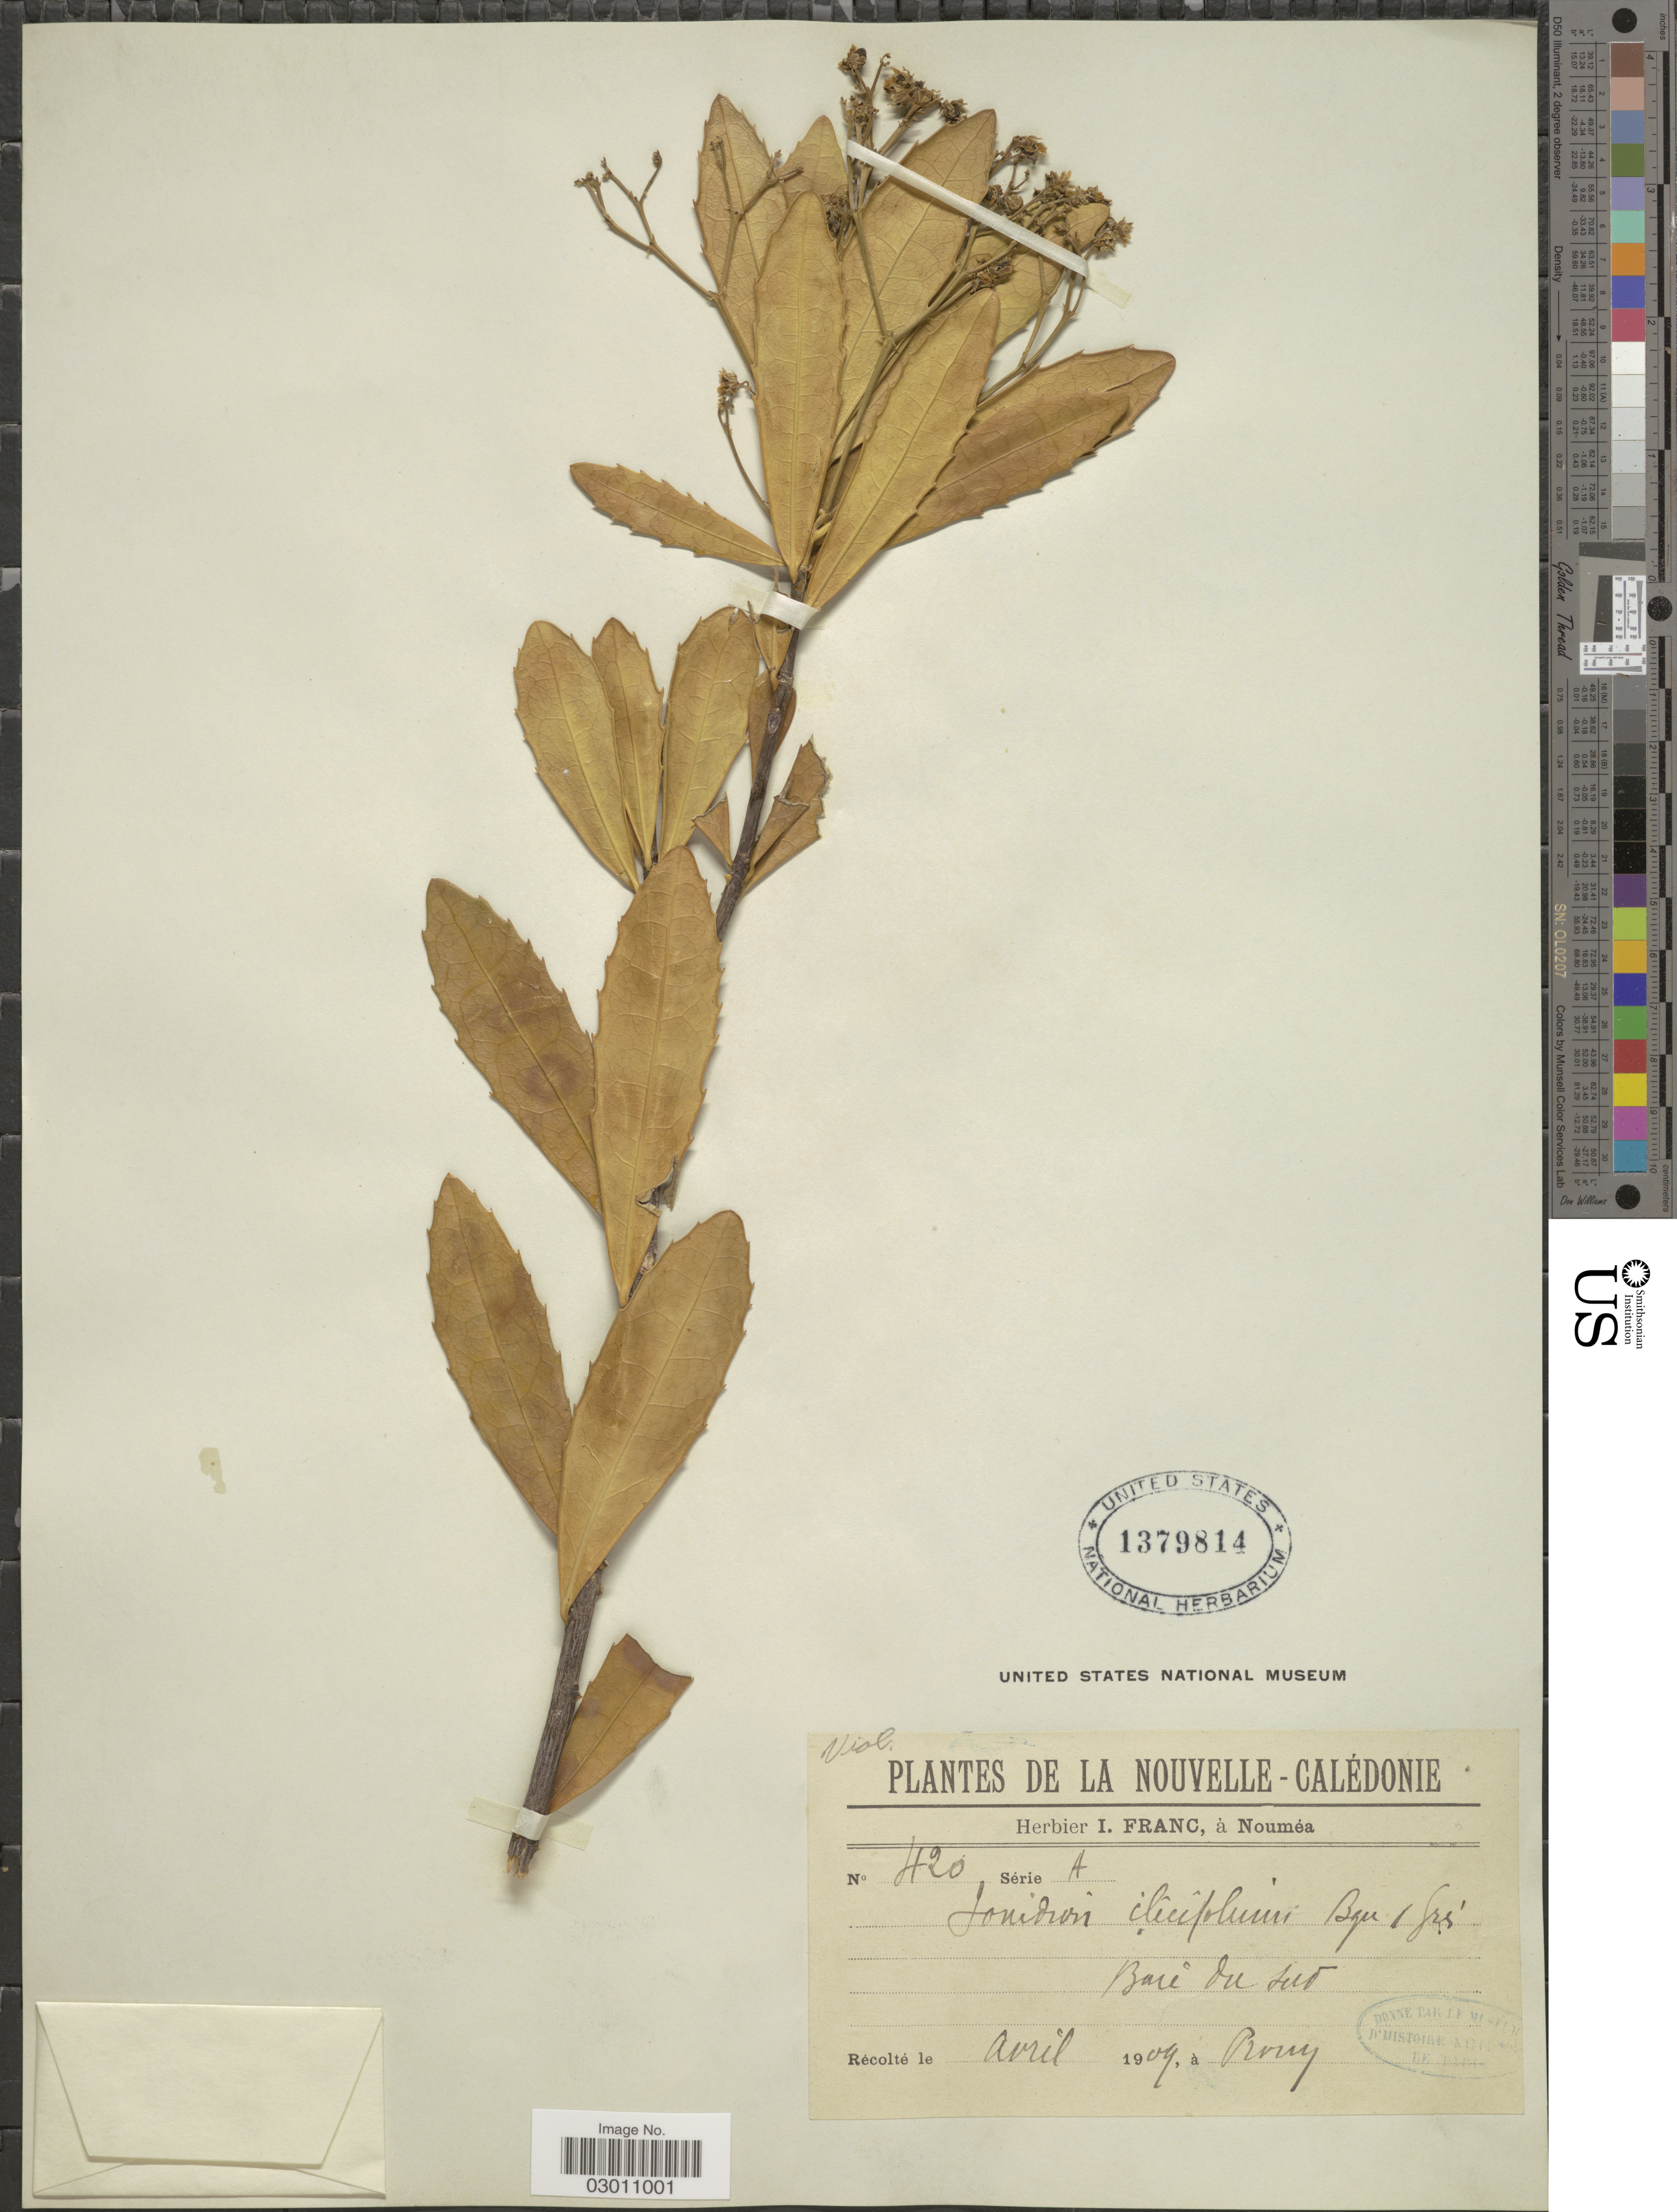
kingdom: Plantae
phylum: Tracheophyta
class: Magnoliopsida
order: Malpighiales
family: Violaceae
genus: Hybanthus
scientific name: Hybanthus caledonicus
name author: (Turcz.) Cretz.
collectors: -. Prony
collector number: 420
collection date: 1909-04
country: New Caledonia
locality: Nouvelle-Calédonie. Baie du Sud.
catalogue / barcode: US 1379814